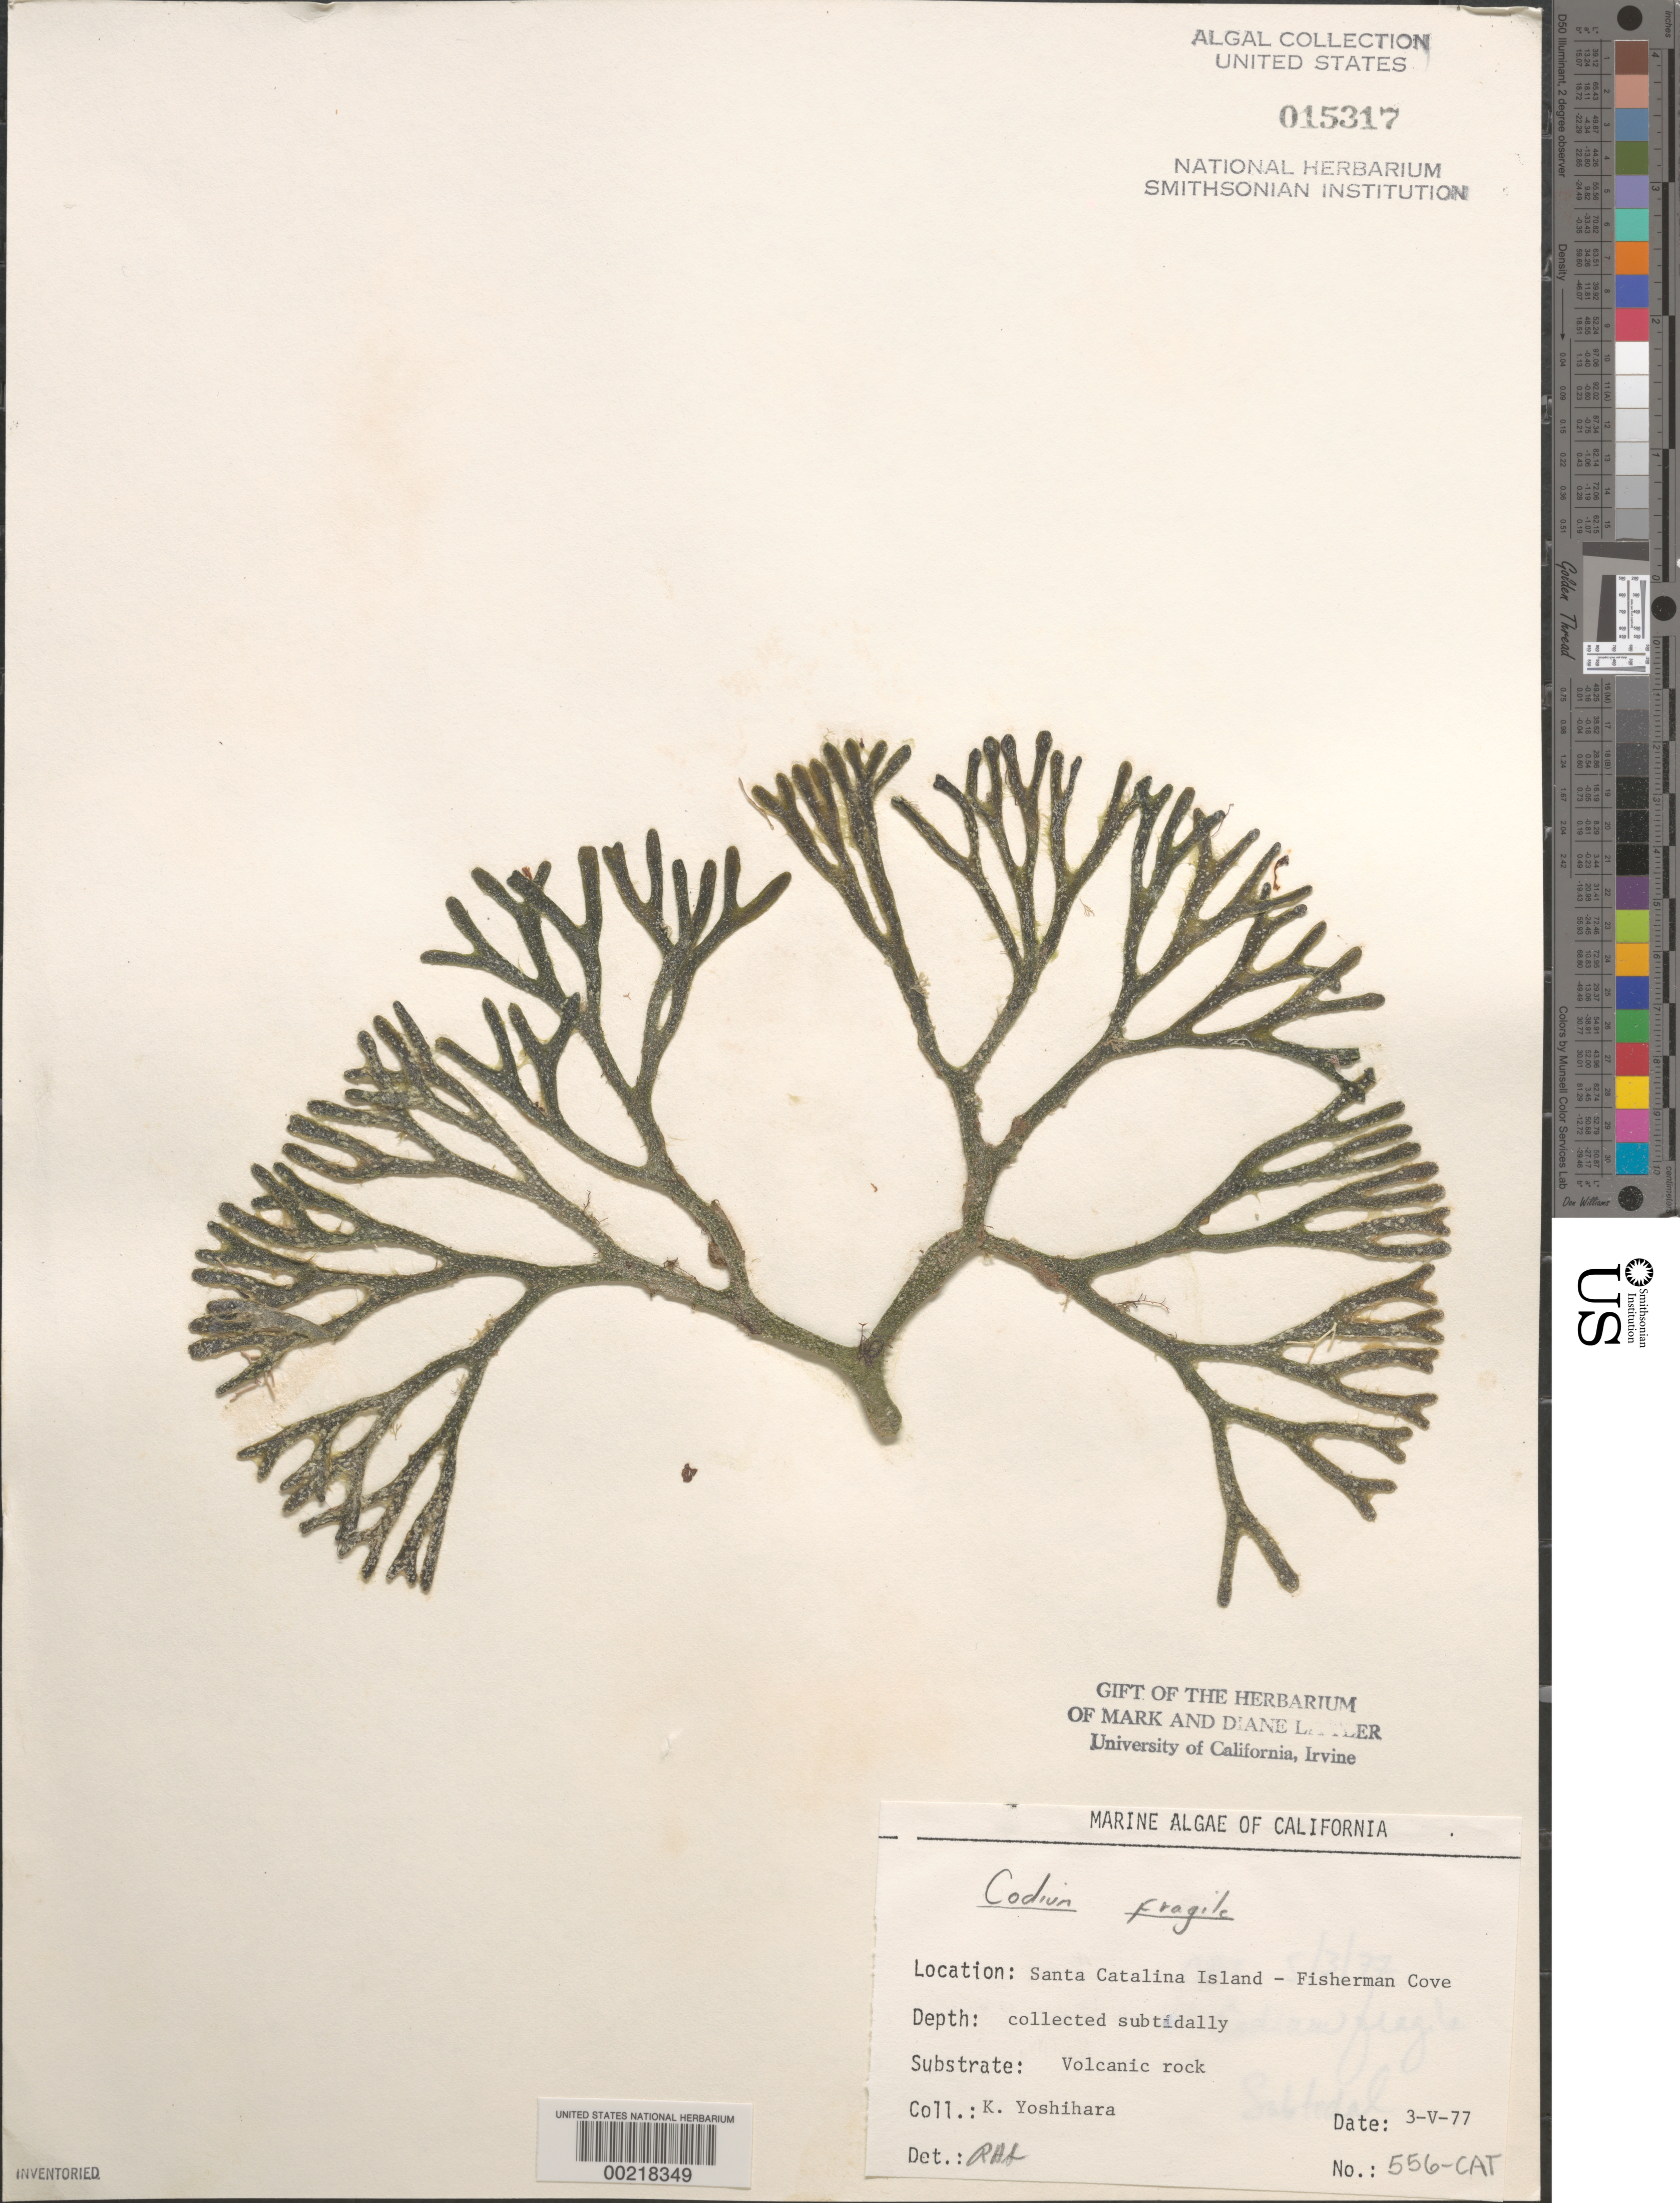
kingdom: Plantae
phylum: Chlorophyta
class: Ulvophyceae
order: Bryopsidales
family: Codiaceae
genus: Codium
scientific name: Codium fragile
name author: (Suringar) P. Hariot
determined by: Sims, Robert H.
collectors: K. Yoshihara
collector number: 556-CAT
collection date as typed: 03 May 1977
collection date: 1977-05-03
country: United States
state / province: California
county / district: Los Angeles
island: Santa Catalina Island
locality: Fisherman Cove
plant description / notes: BLM-SOCALBIGHT Rocky Intertidal Survey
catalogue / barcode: US 15317